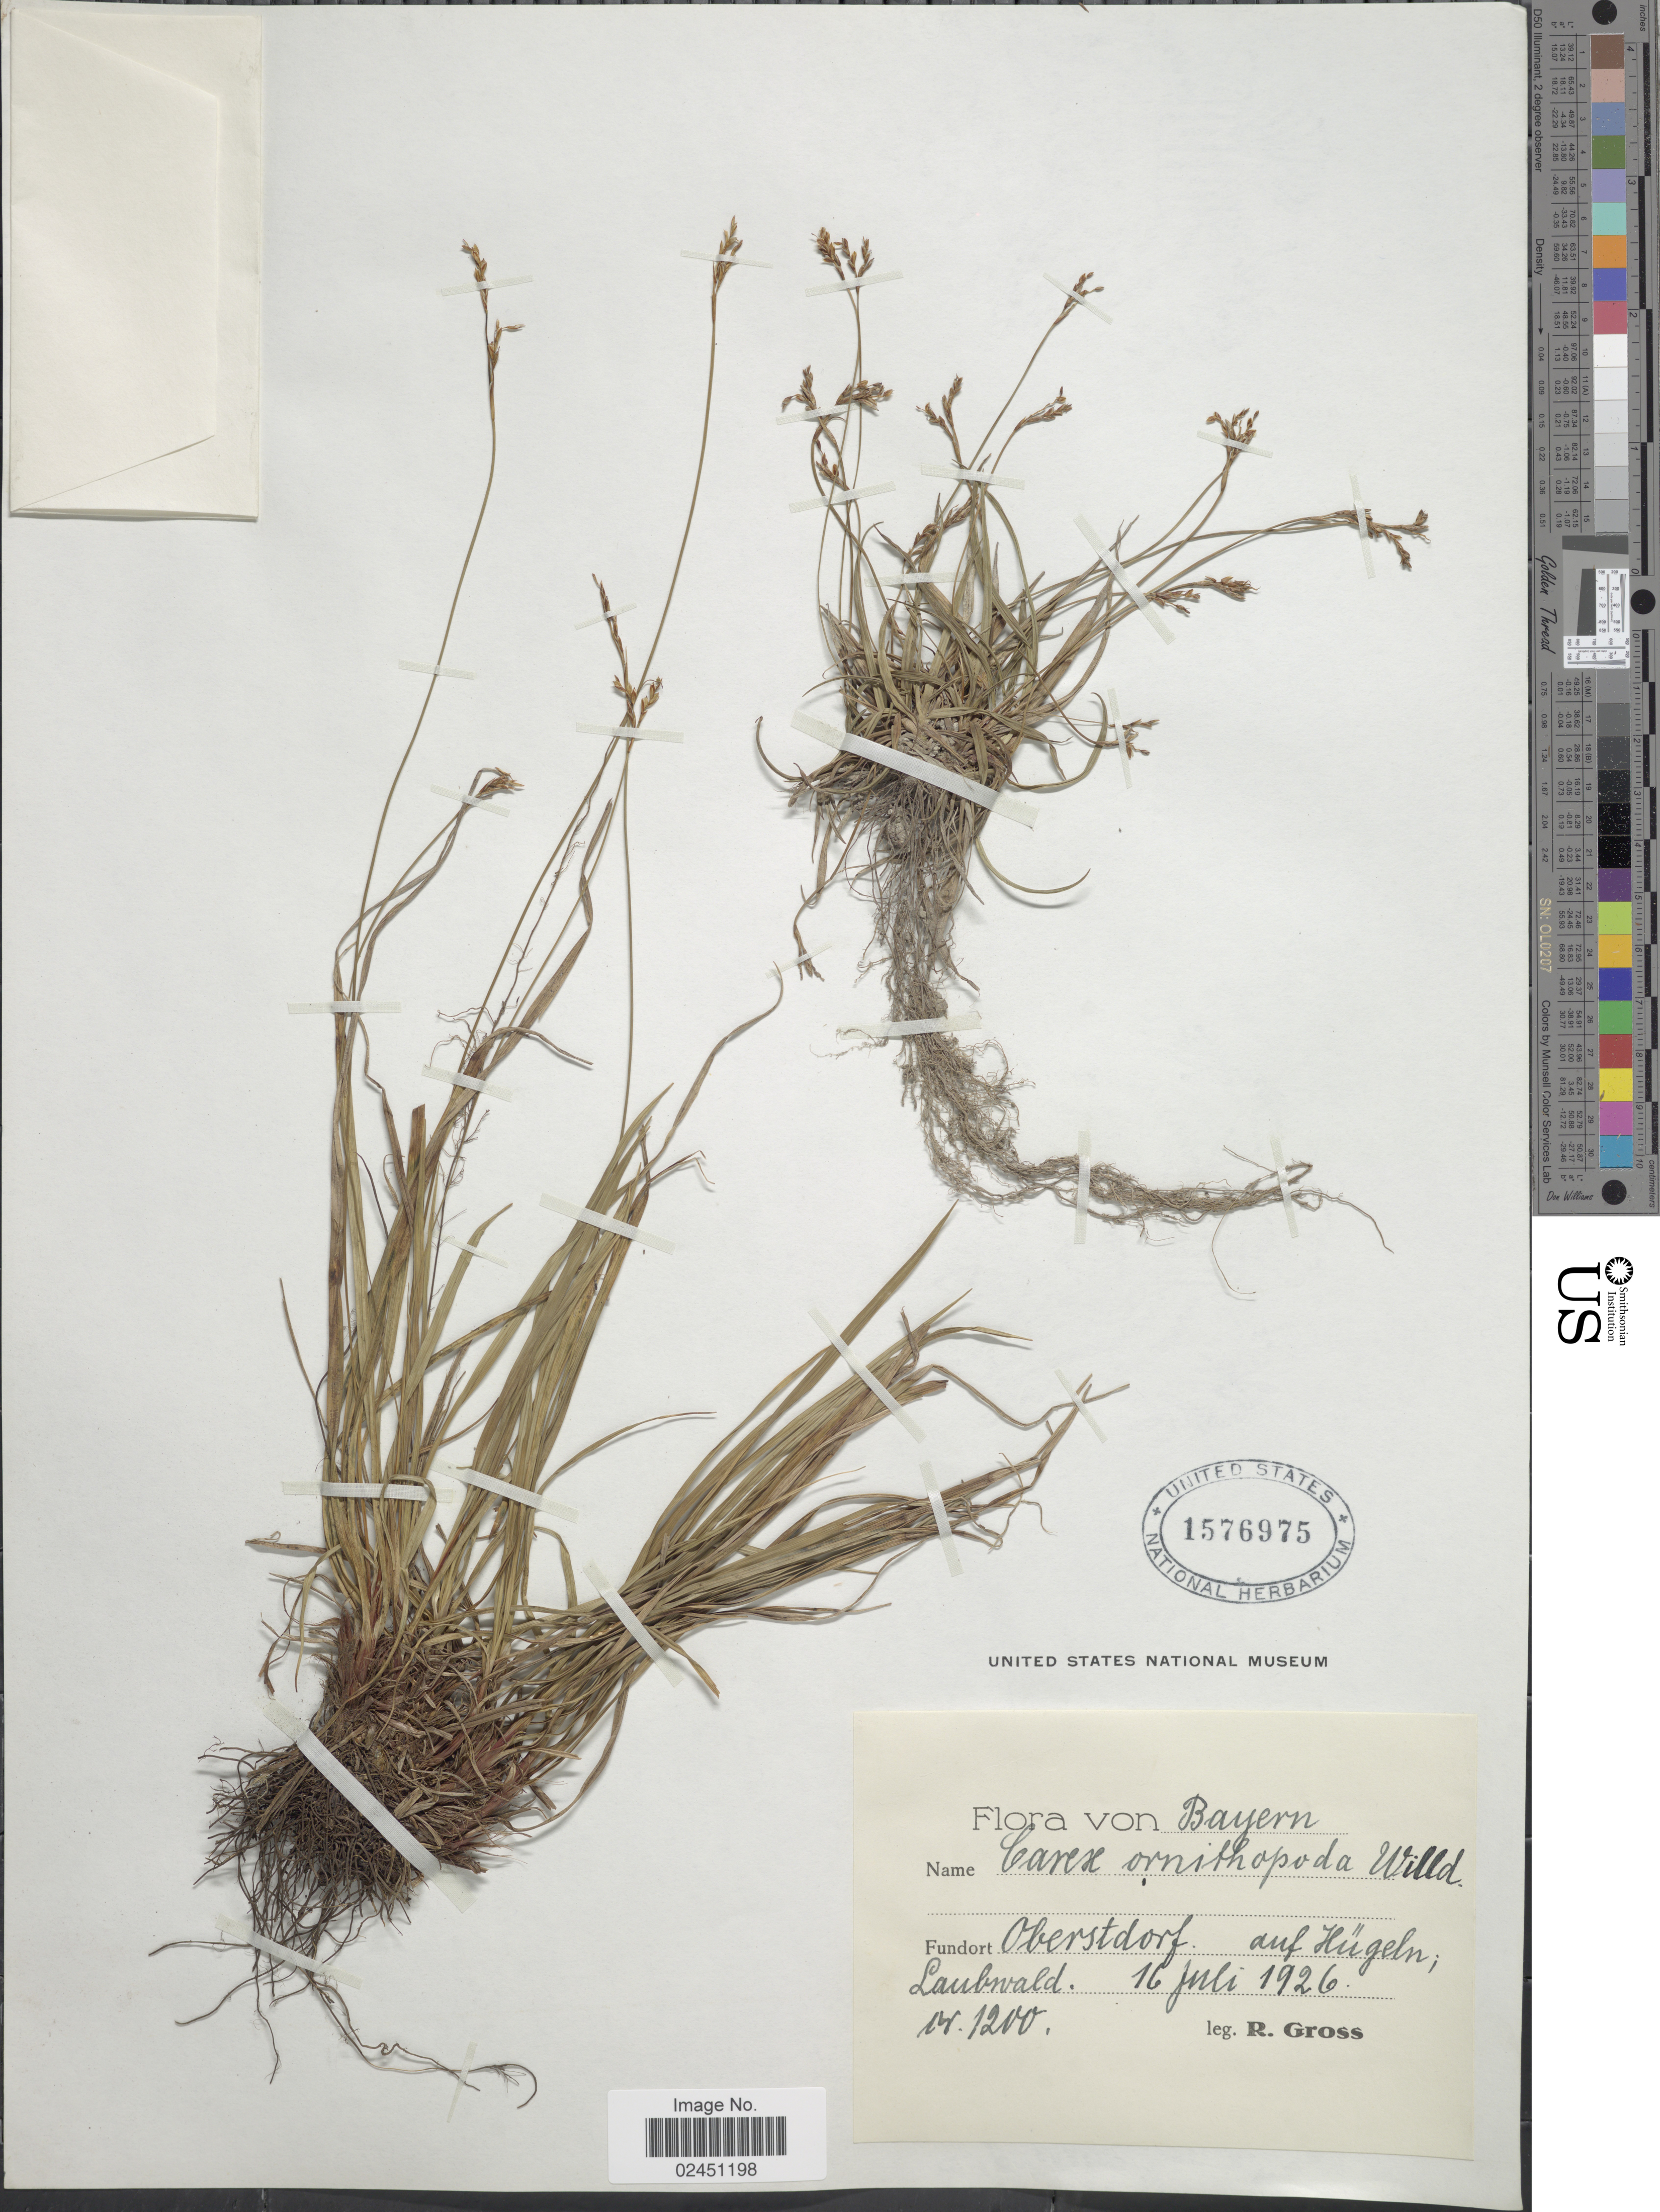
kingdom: Plantae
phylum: Tracheophyta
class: Liliopsida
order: Poales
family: Cyperaceae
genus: Carex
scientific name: Carex ornithopoda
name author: Willd.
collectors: R. Gross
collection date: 1926-07-16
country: Germany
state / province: Bayern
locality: Oberstdorf auf Hugeln, laubvald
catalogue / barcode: US 1576975